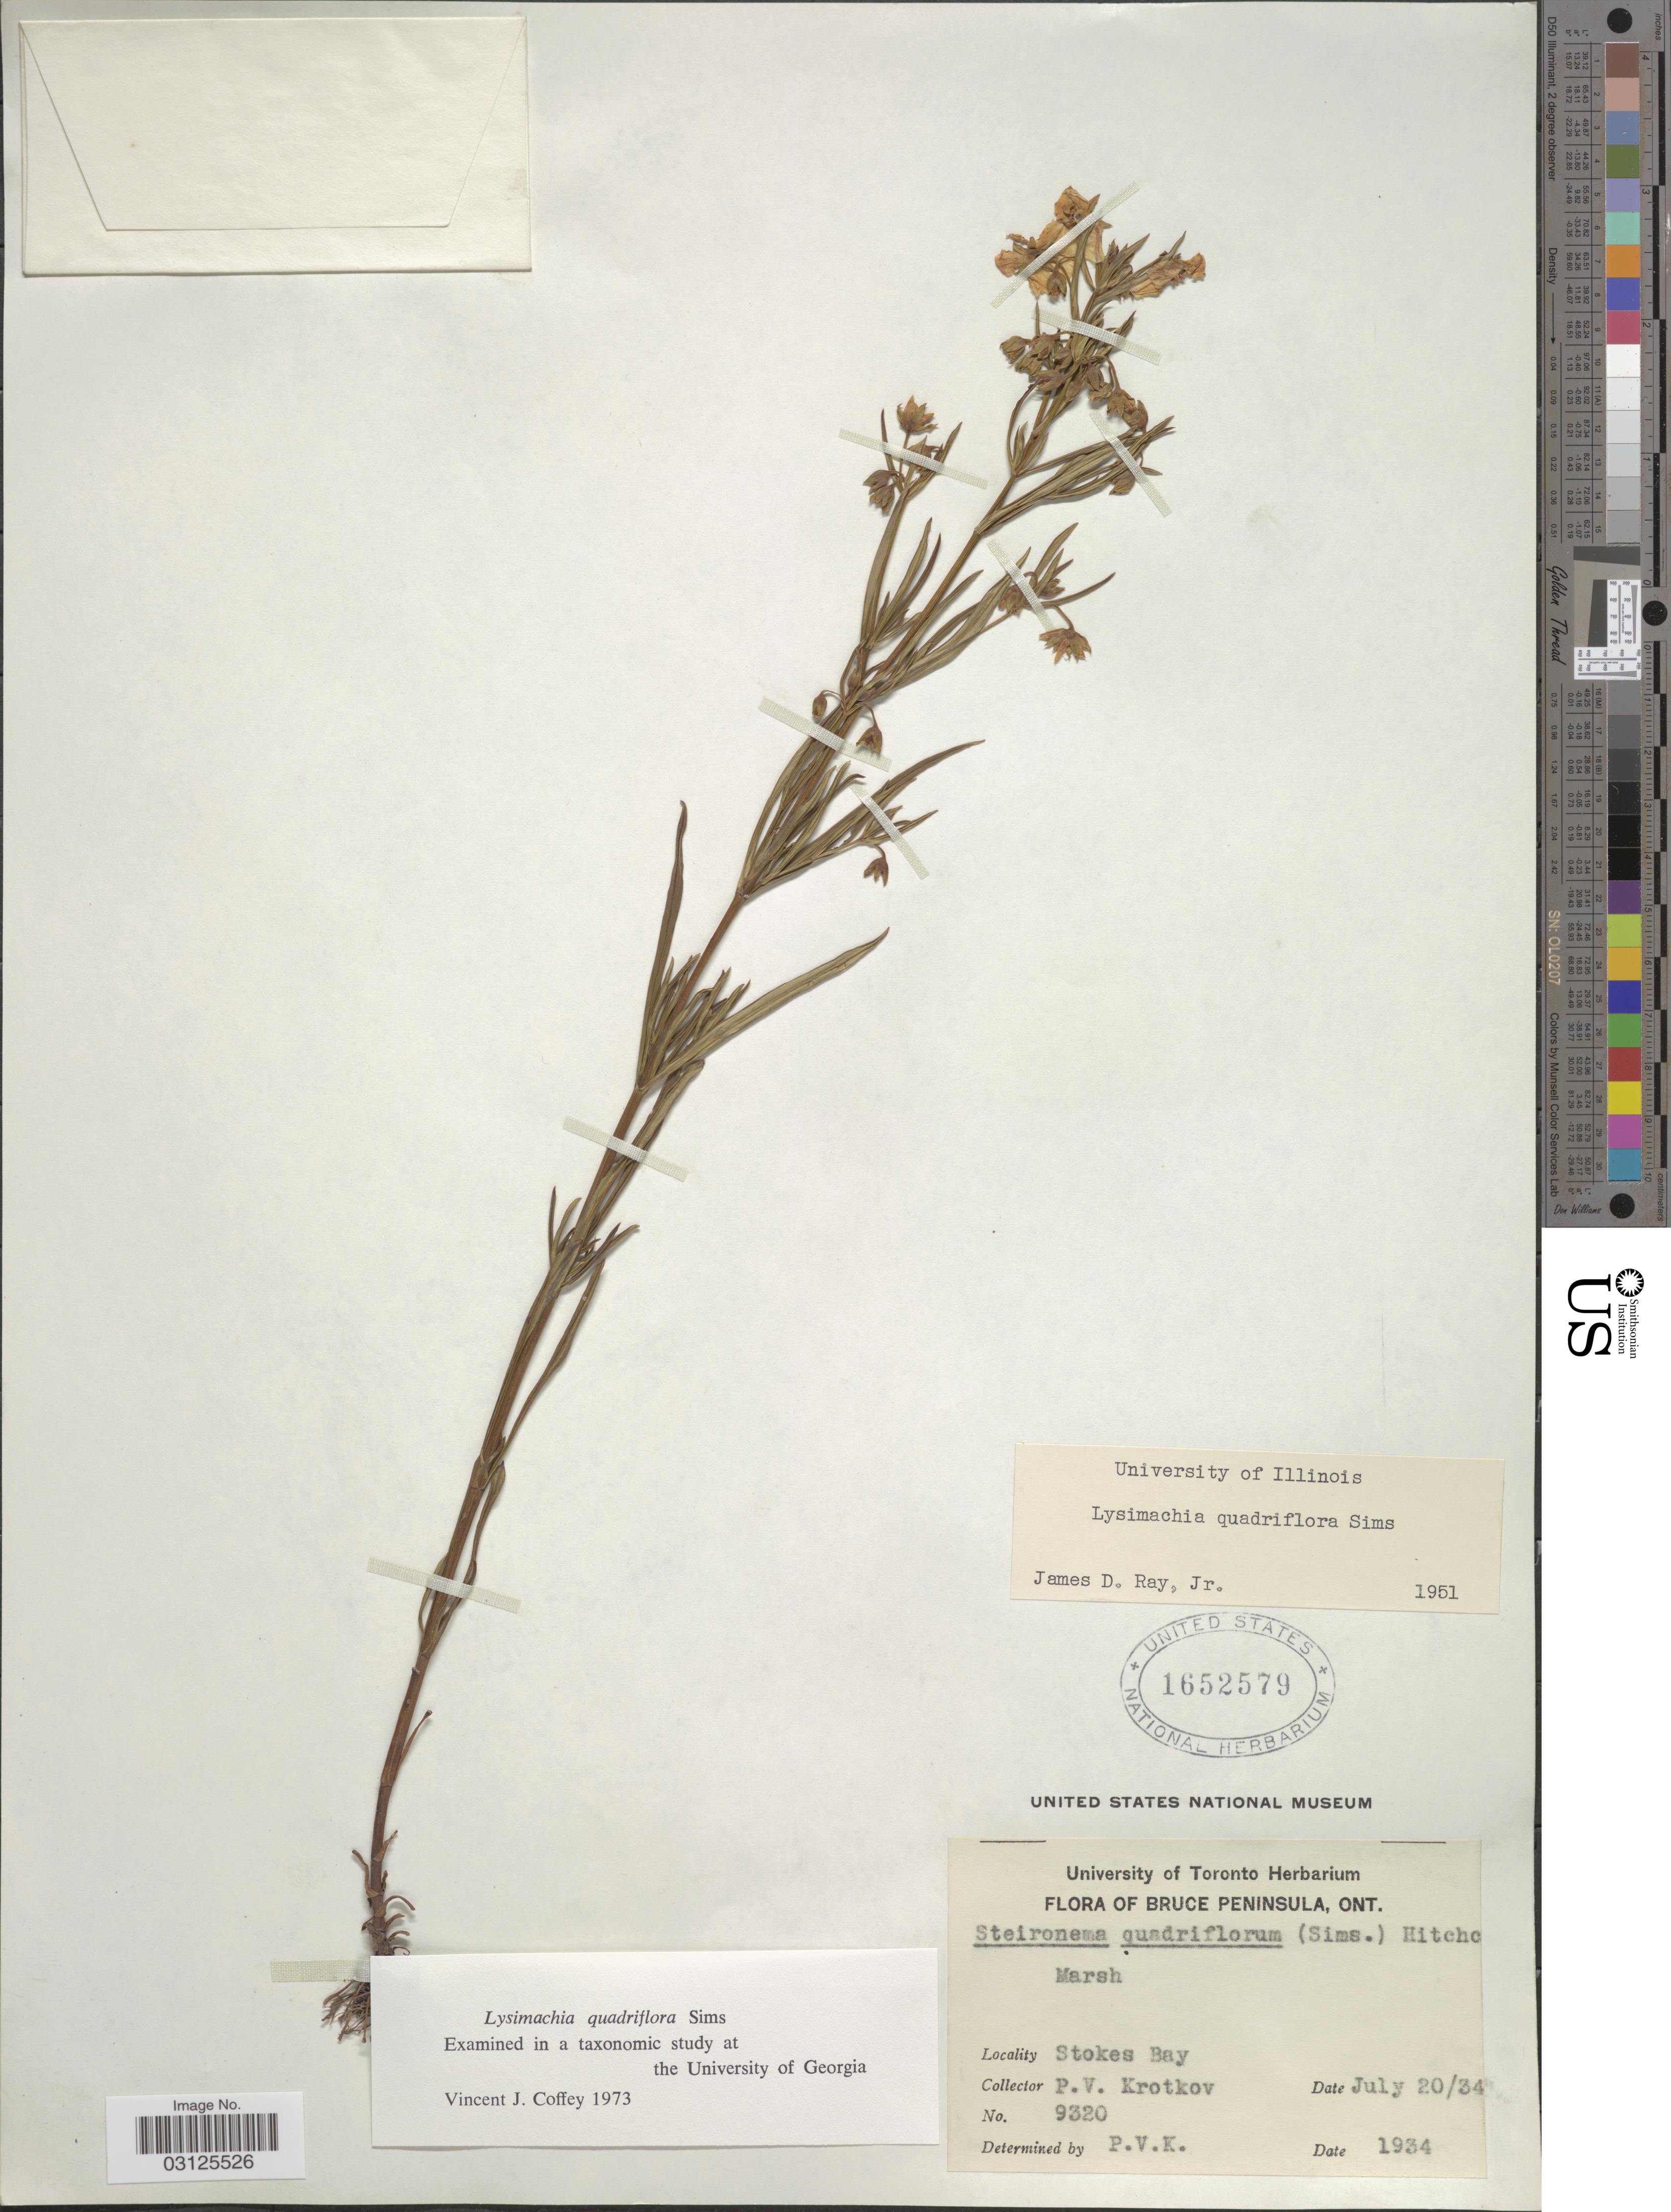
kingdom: Plantae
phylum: Tracheophyta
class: Magnoliopsida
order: Ericales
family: Primulaceae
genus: Lysimachia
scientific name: Lysimachia quadriflora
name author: Sims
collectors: P. V. Krotkov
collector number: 9320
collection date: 1934-07-20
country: Canada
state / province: Ontario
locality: Bruce Peninsula, Stokes Bay.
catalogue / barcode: US 1652579